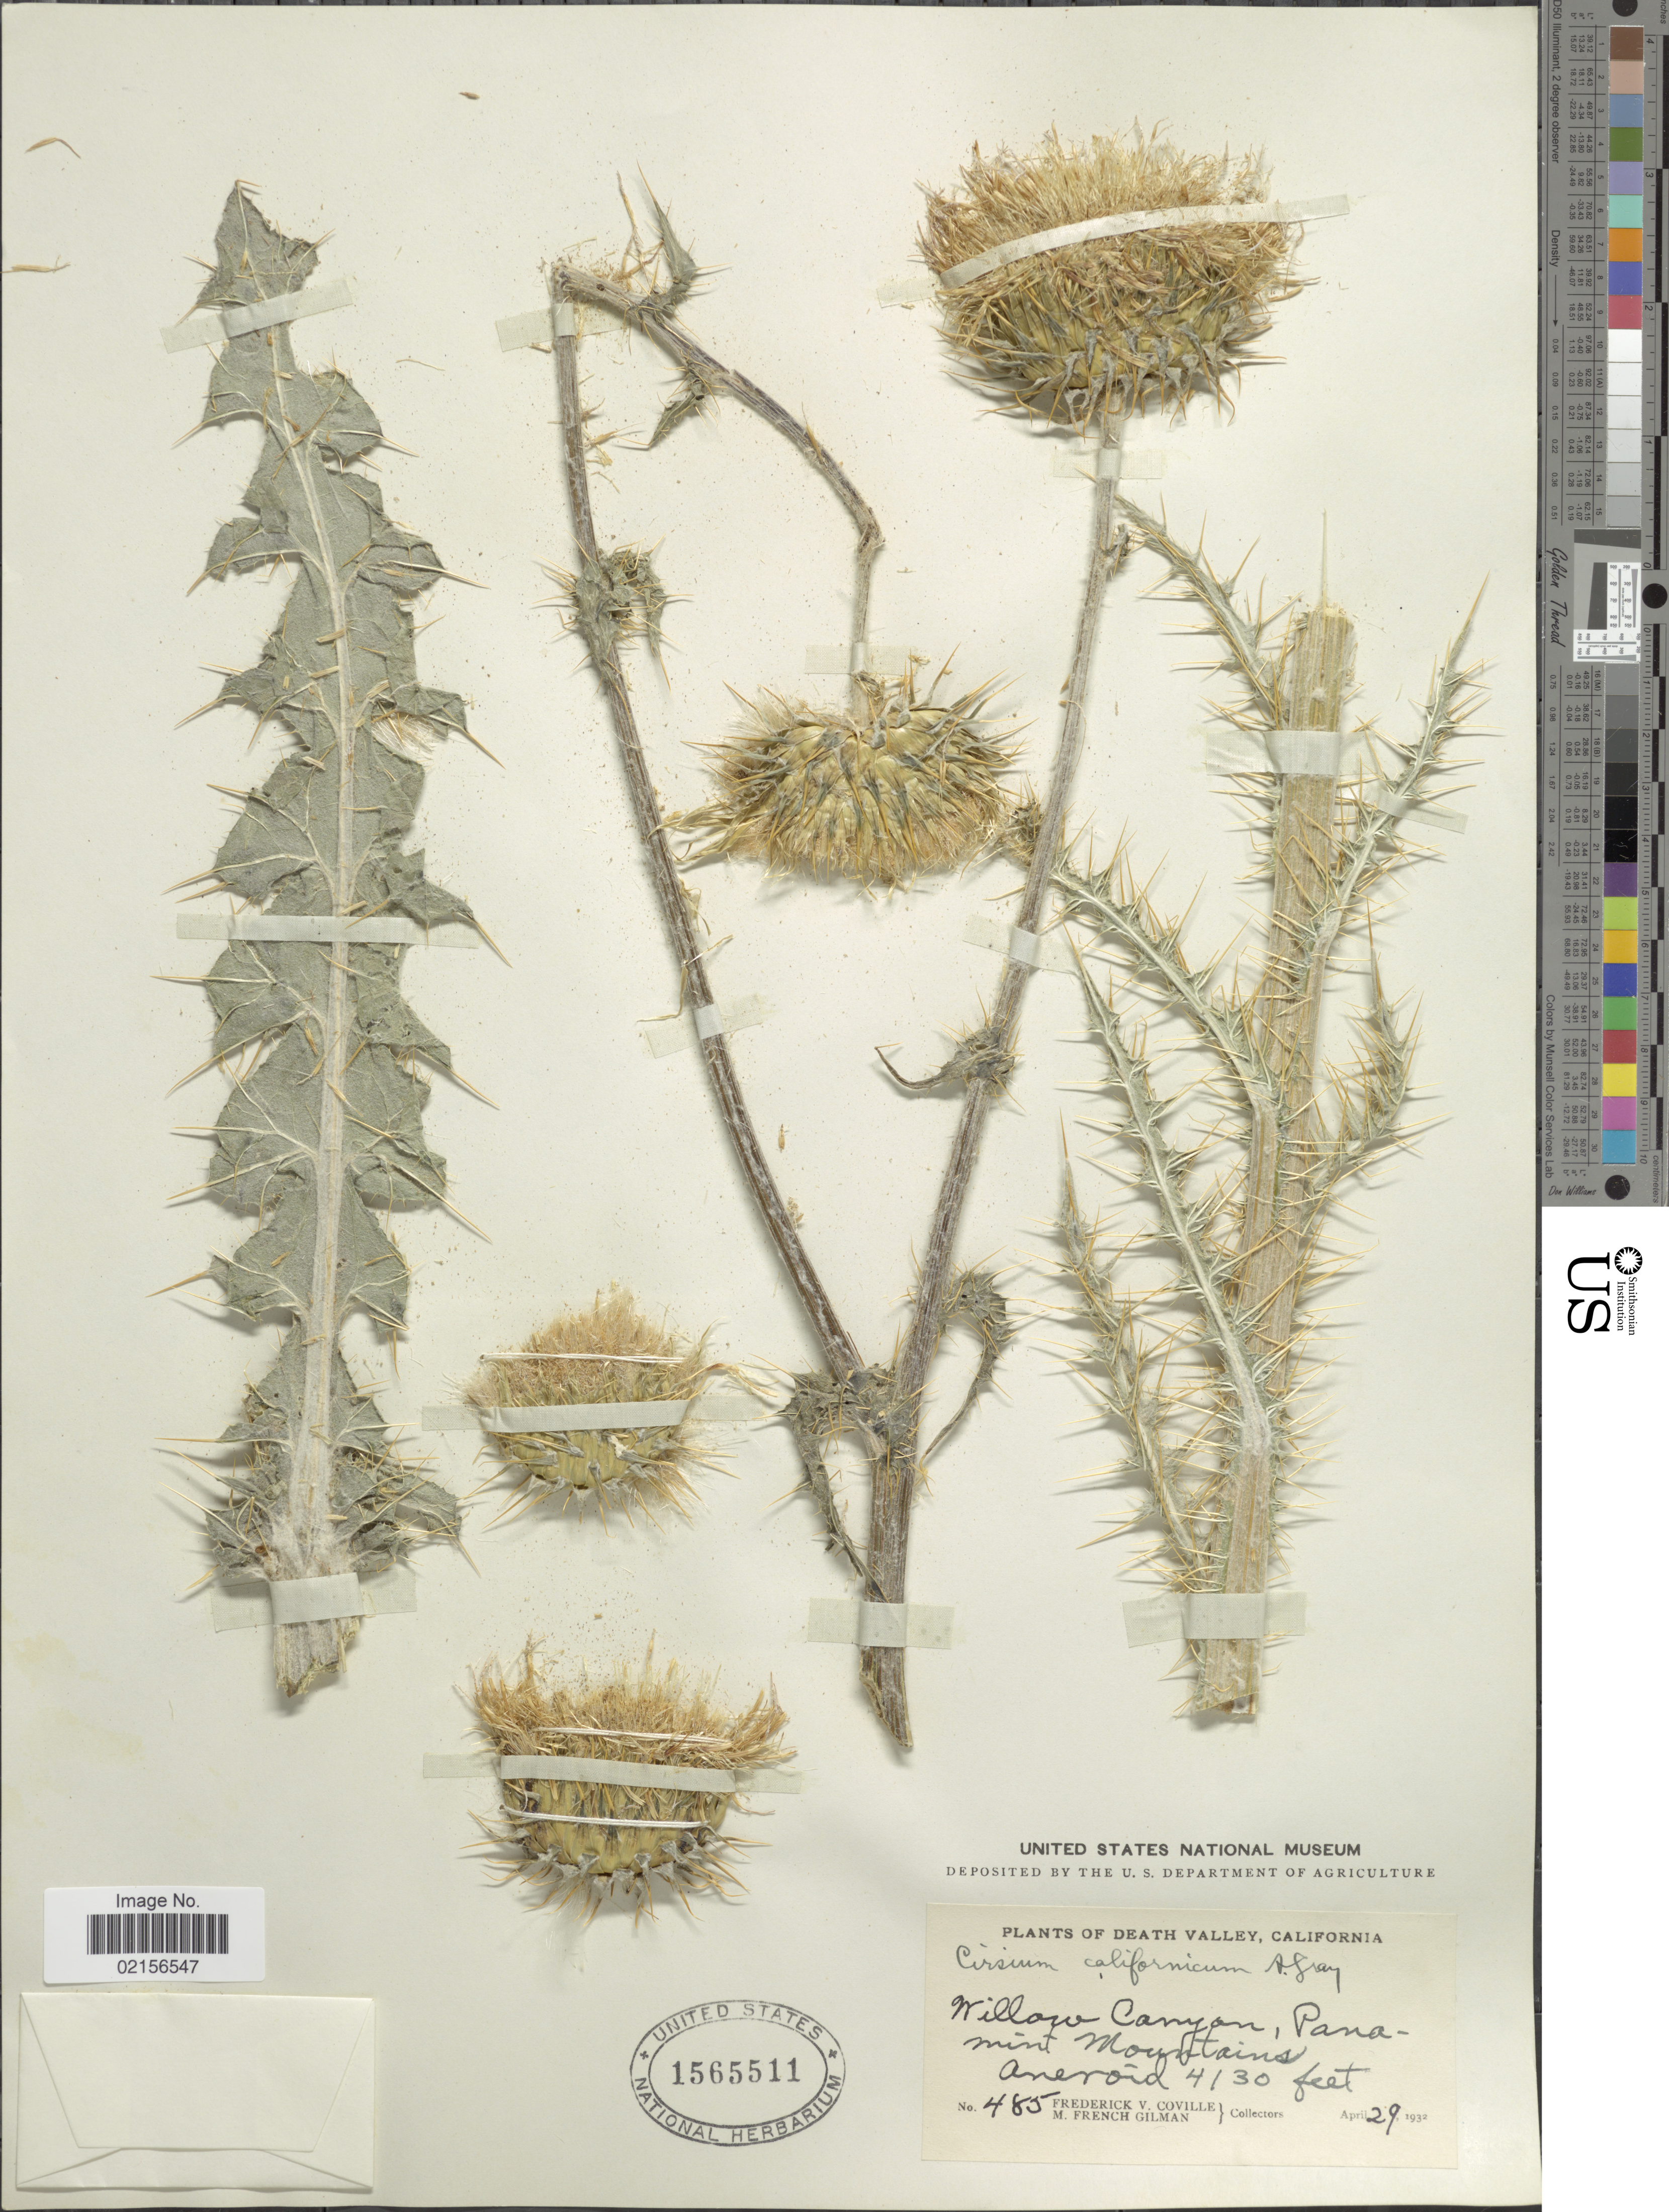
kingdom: Plantae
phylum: Tracheophyta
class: Magnoliopsida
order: Asterales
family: Asteraceae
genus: Cirsium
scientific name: Cirsium occidentale var. californicum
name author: (A. Gray) D.J. Keil & C.E. Turner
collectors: F. V. Coville & M. F. Gilman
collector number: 485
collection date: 1932-04-29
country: United States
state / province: California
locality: Death Valley, Willow Canyon, Panamint Mountains Aneroid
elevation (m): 1259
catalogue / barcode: US 1565511